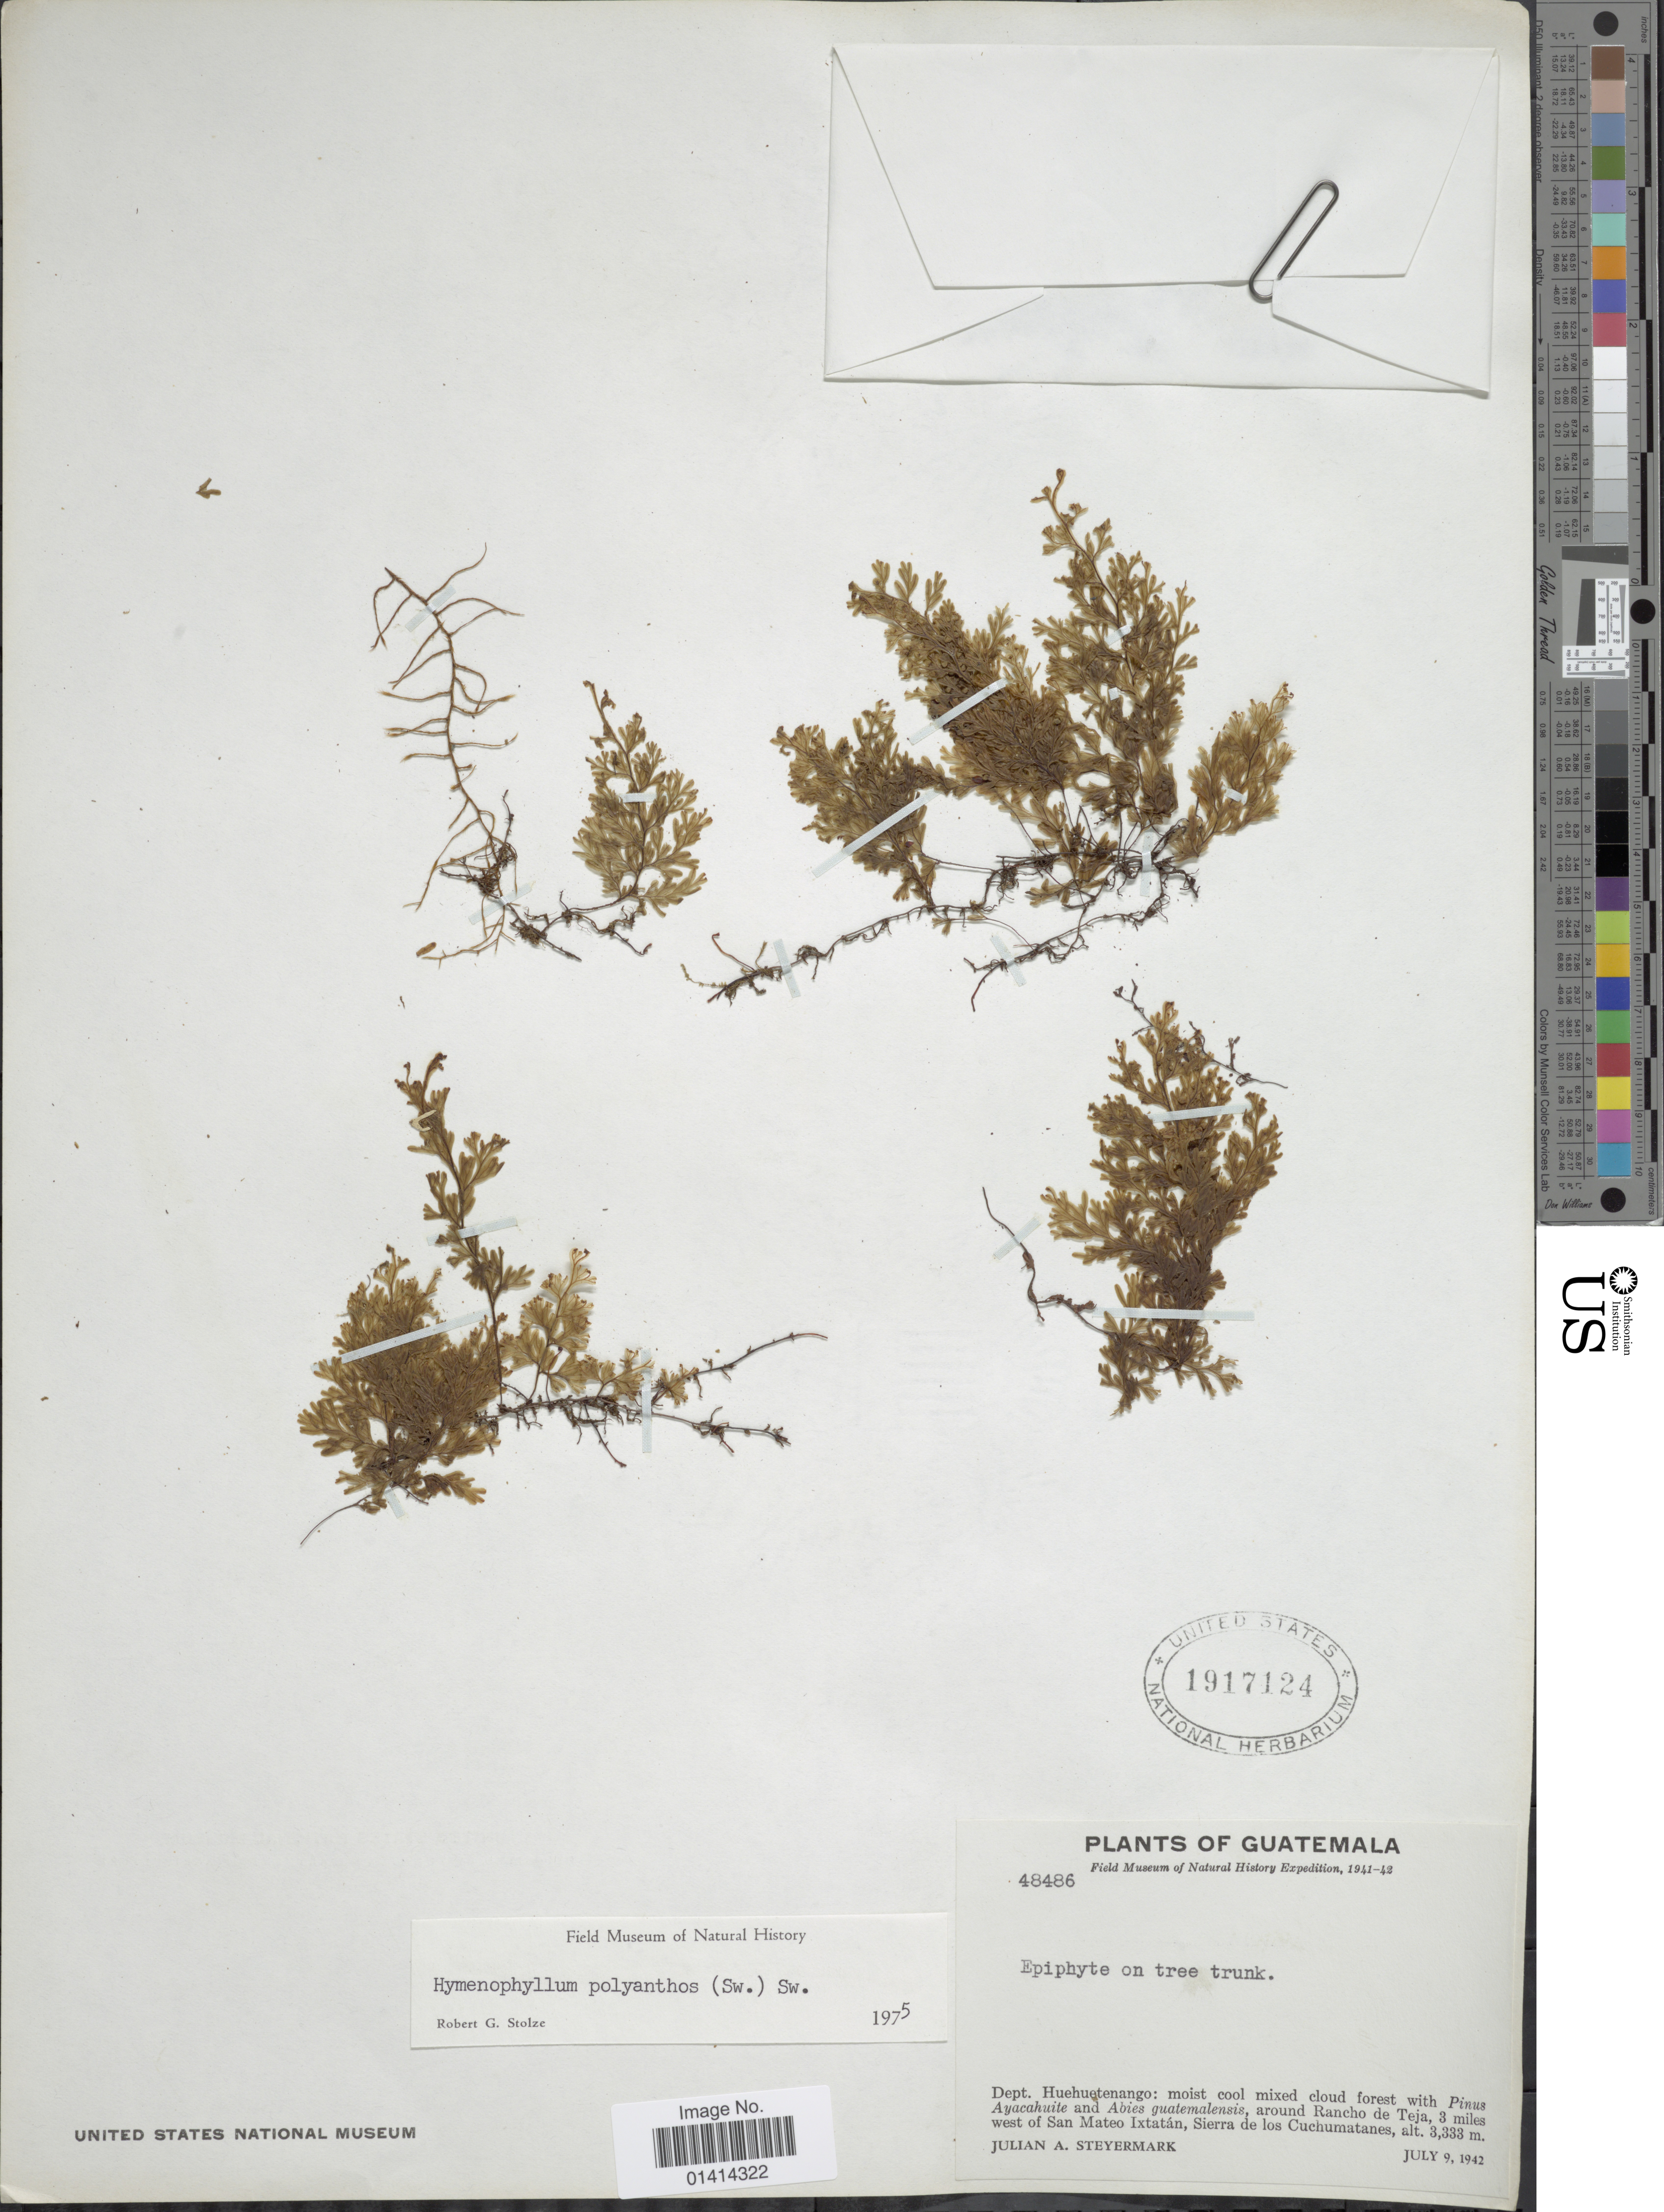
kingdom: Plantae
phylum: Tracheophyta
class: Polypodiopsida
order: Hymenophyllales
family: Hymenophyllaceae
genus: Hymenophyllum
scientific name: Hymenophyllum polyanthos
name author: (Sw.) Sw.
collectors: J. Steyermark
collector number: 48486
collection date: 1942-07-09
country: Guatemala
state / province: Huehuetenango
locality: Around Rancho de teja, 3 miles west of San mateo Ixtatán, Sierra de los Cuchumatanes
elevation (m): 3333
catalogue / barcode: US 1917124